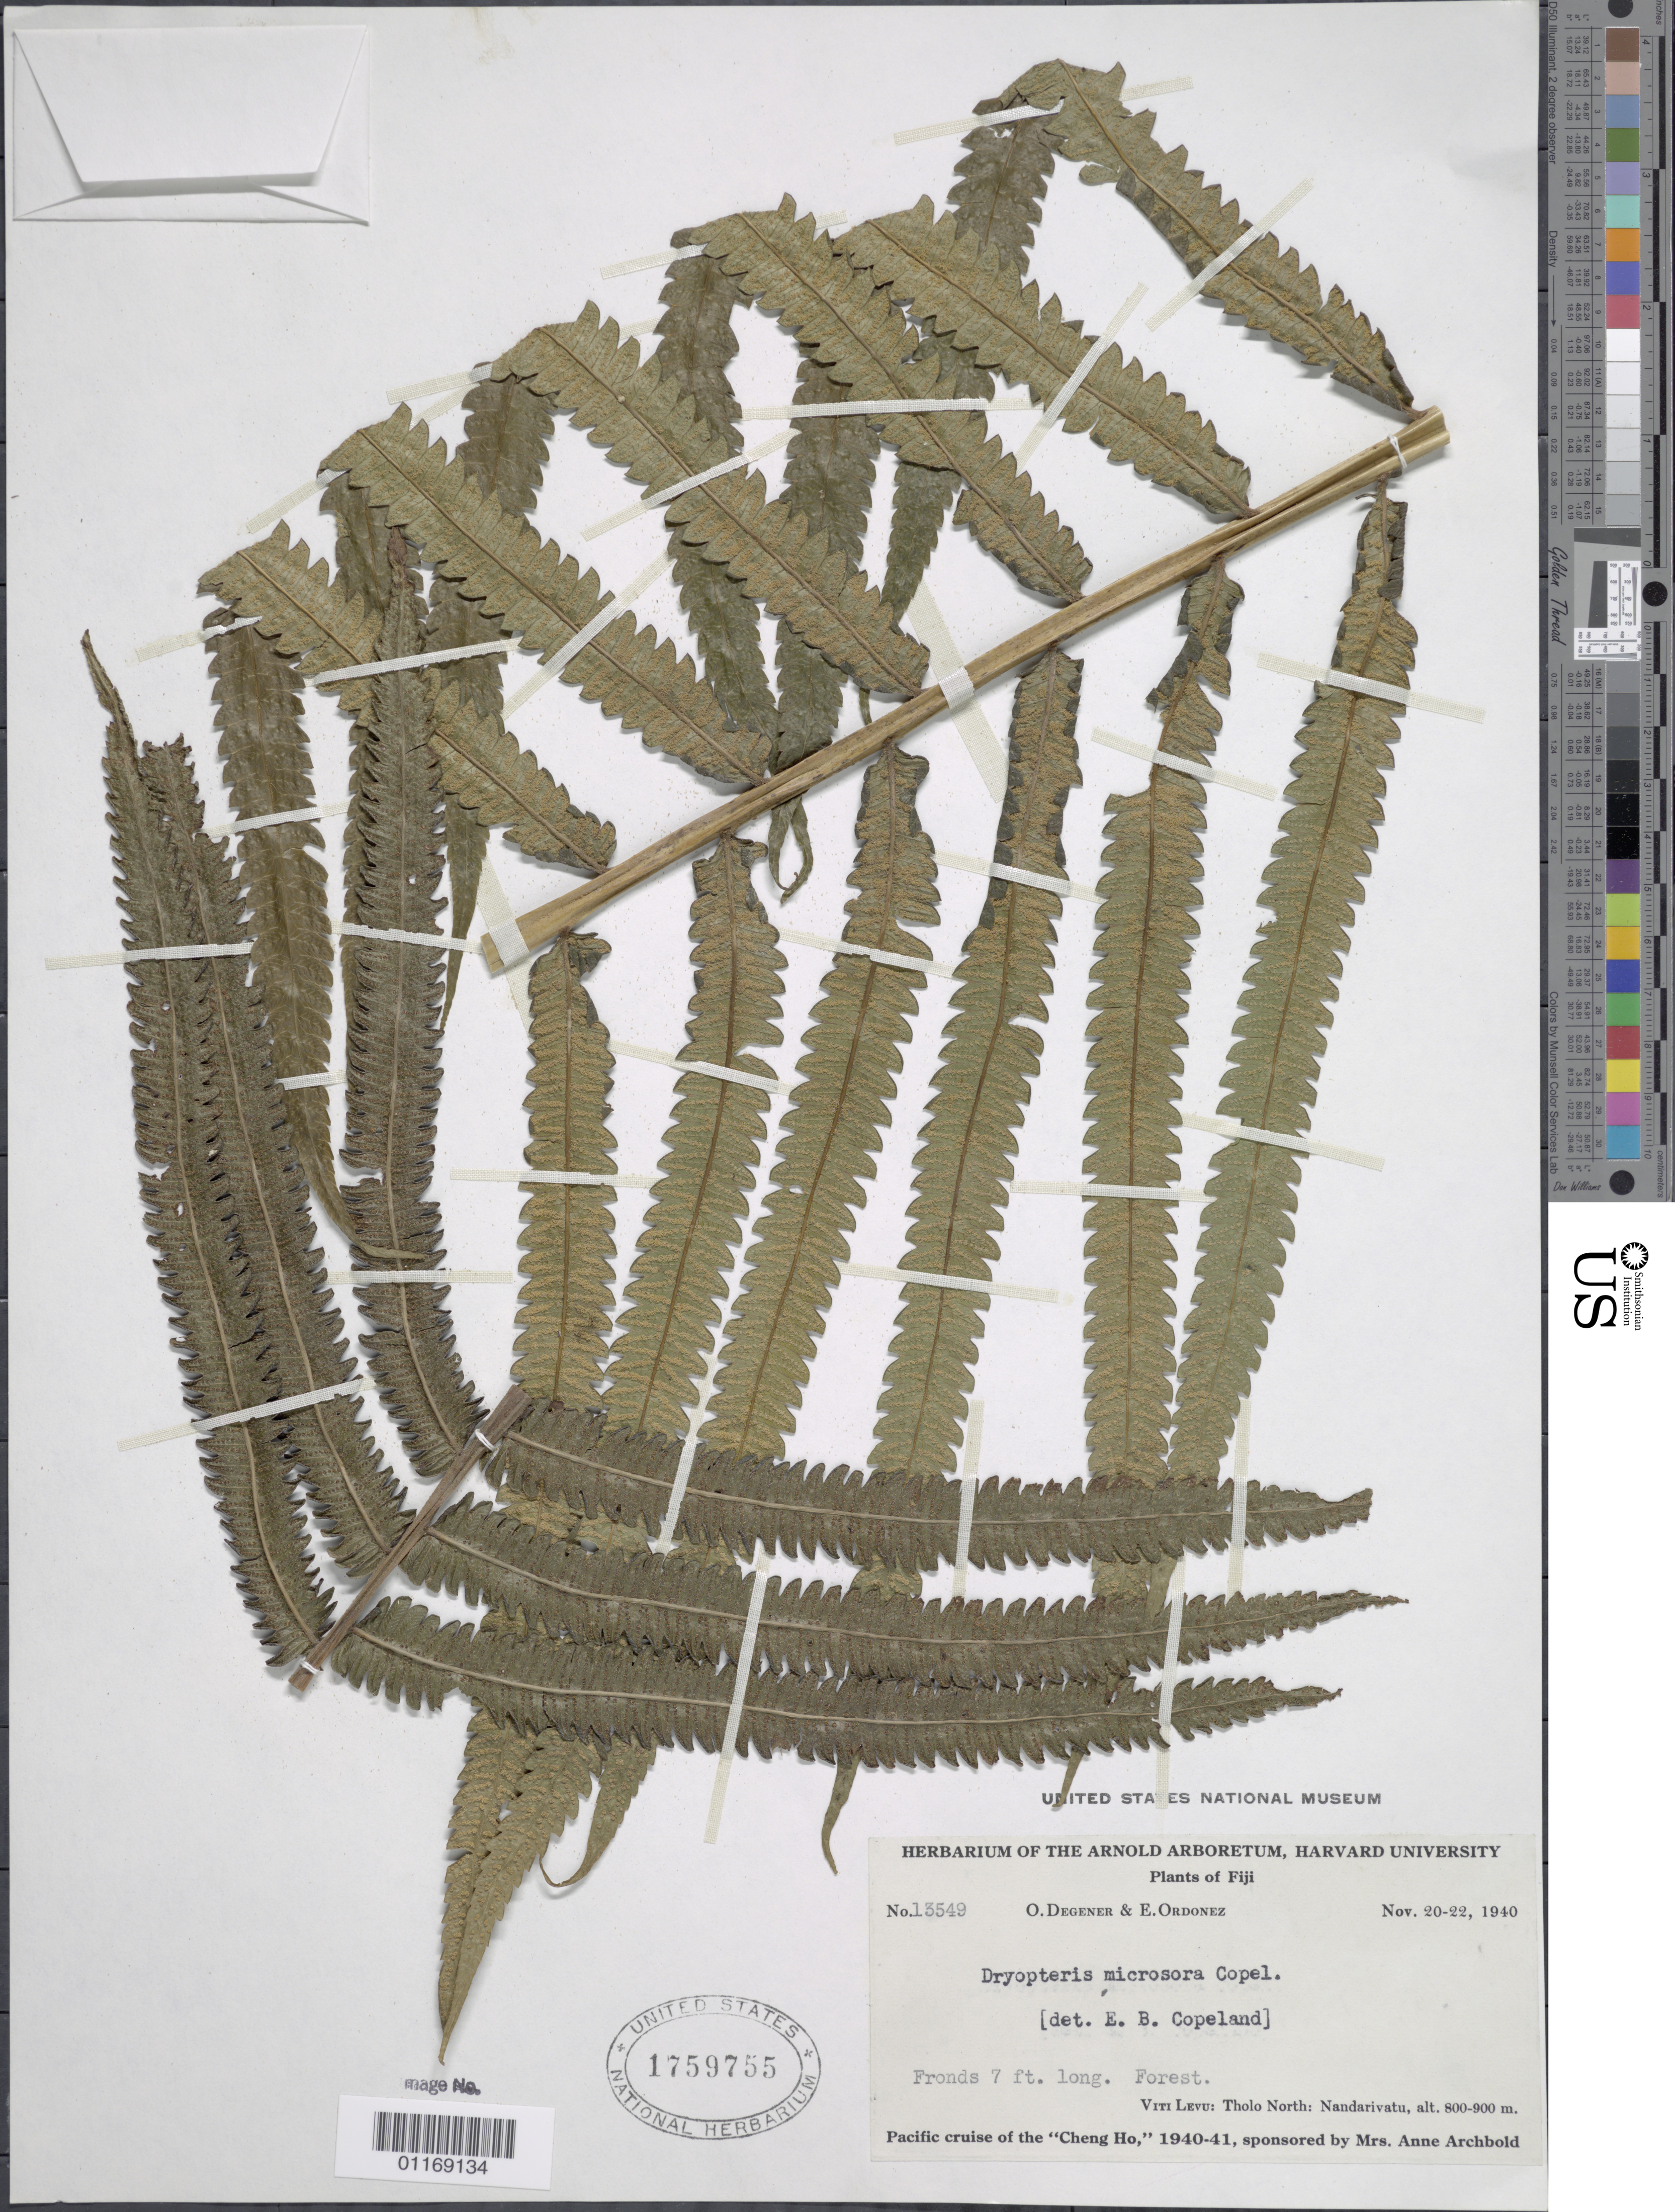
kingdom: Plantae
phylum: Tracheophyta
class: Polypodiopsida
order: Polypodiales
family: Thelypteridaceae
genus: Pneumatopteris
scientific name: Pneumatopteris parksii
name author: (F. Ballard) Holttum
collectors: O. Degener & E. Ordonez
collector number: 13549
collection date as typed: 20 Nov 1940 to 22 Nov 1940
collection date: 1940-11-20/1940-11-22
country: Fiji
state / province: Western Division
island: Viti Levu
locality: Tholo north, nandarivatu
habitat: Forest.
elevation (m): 800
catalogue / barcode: US 1759755